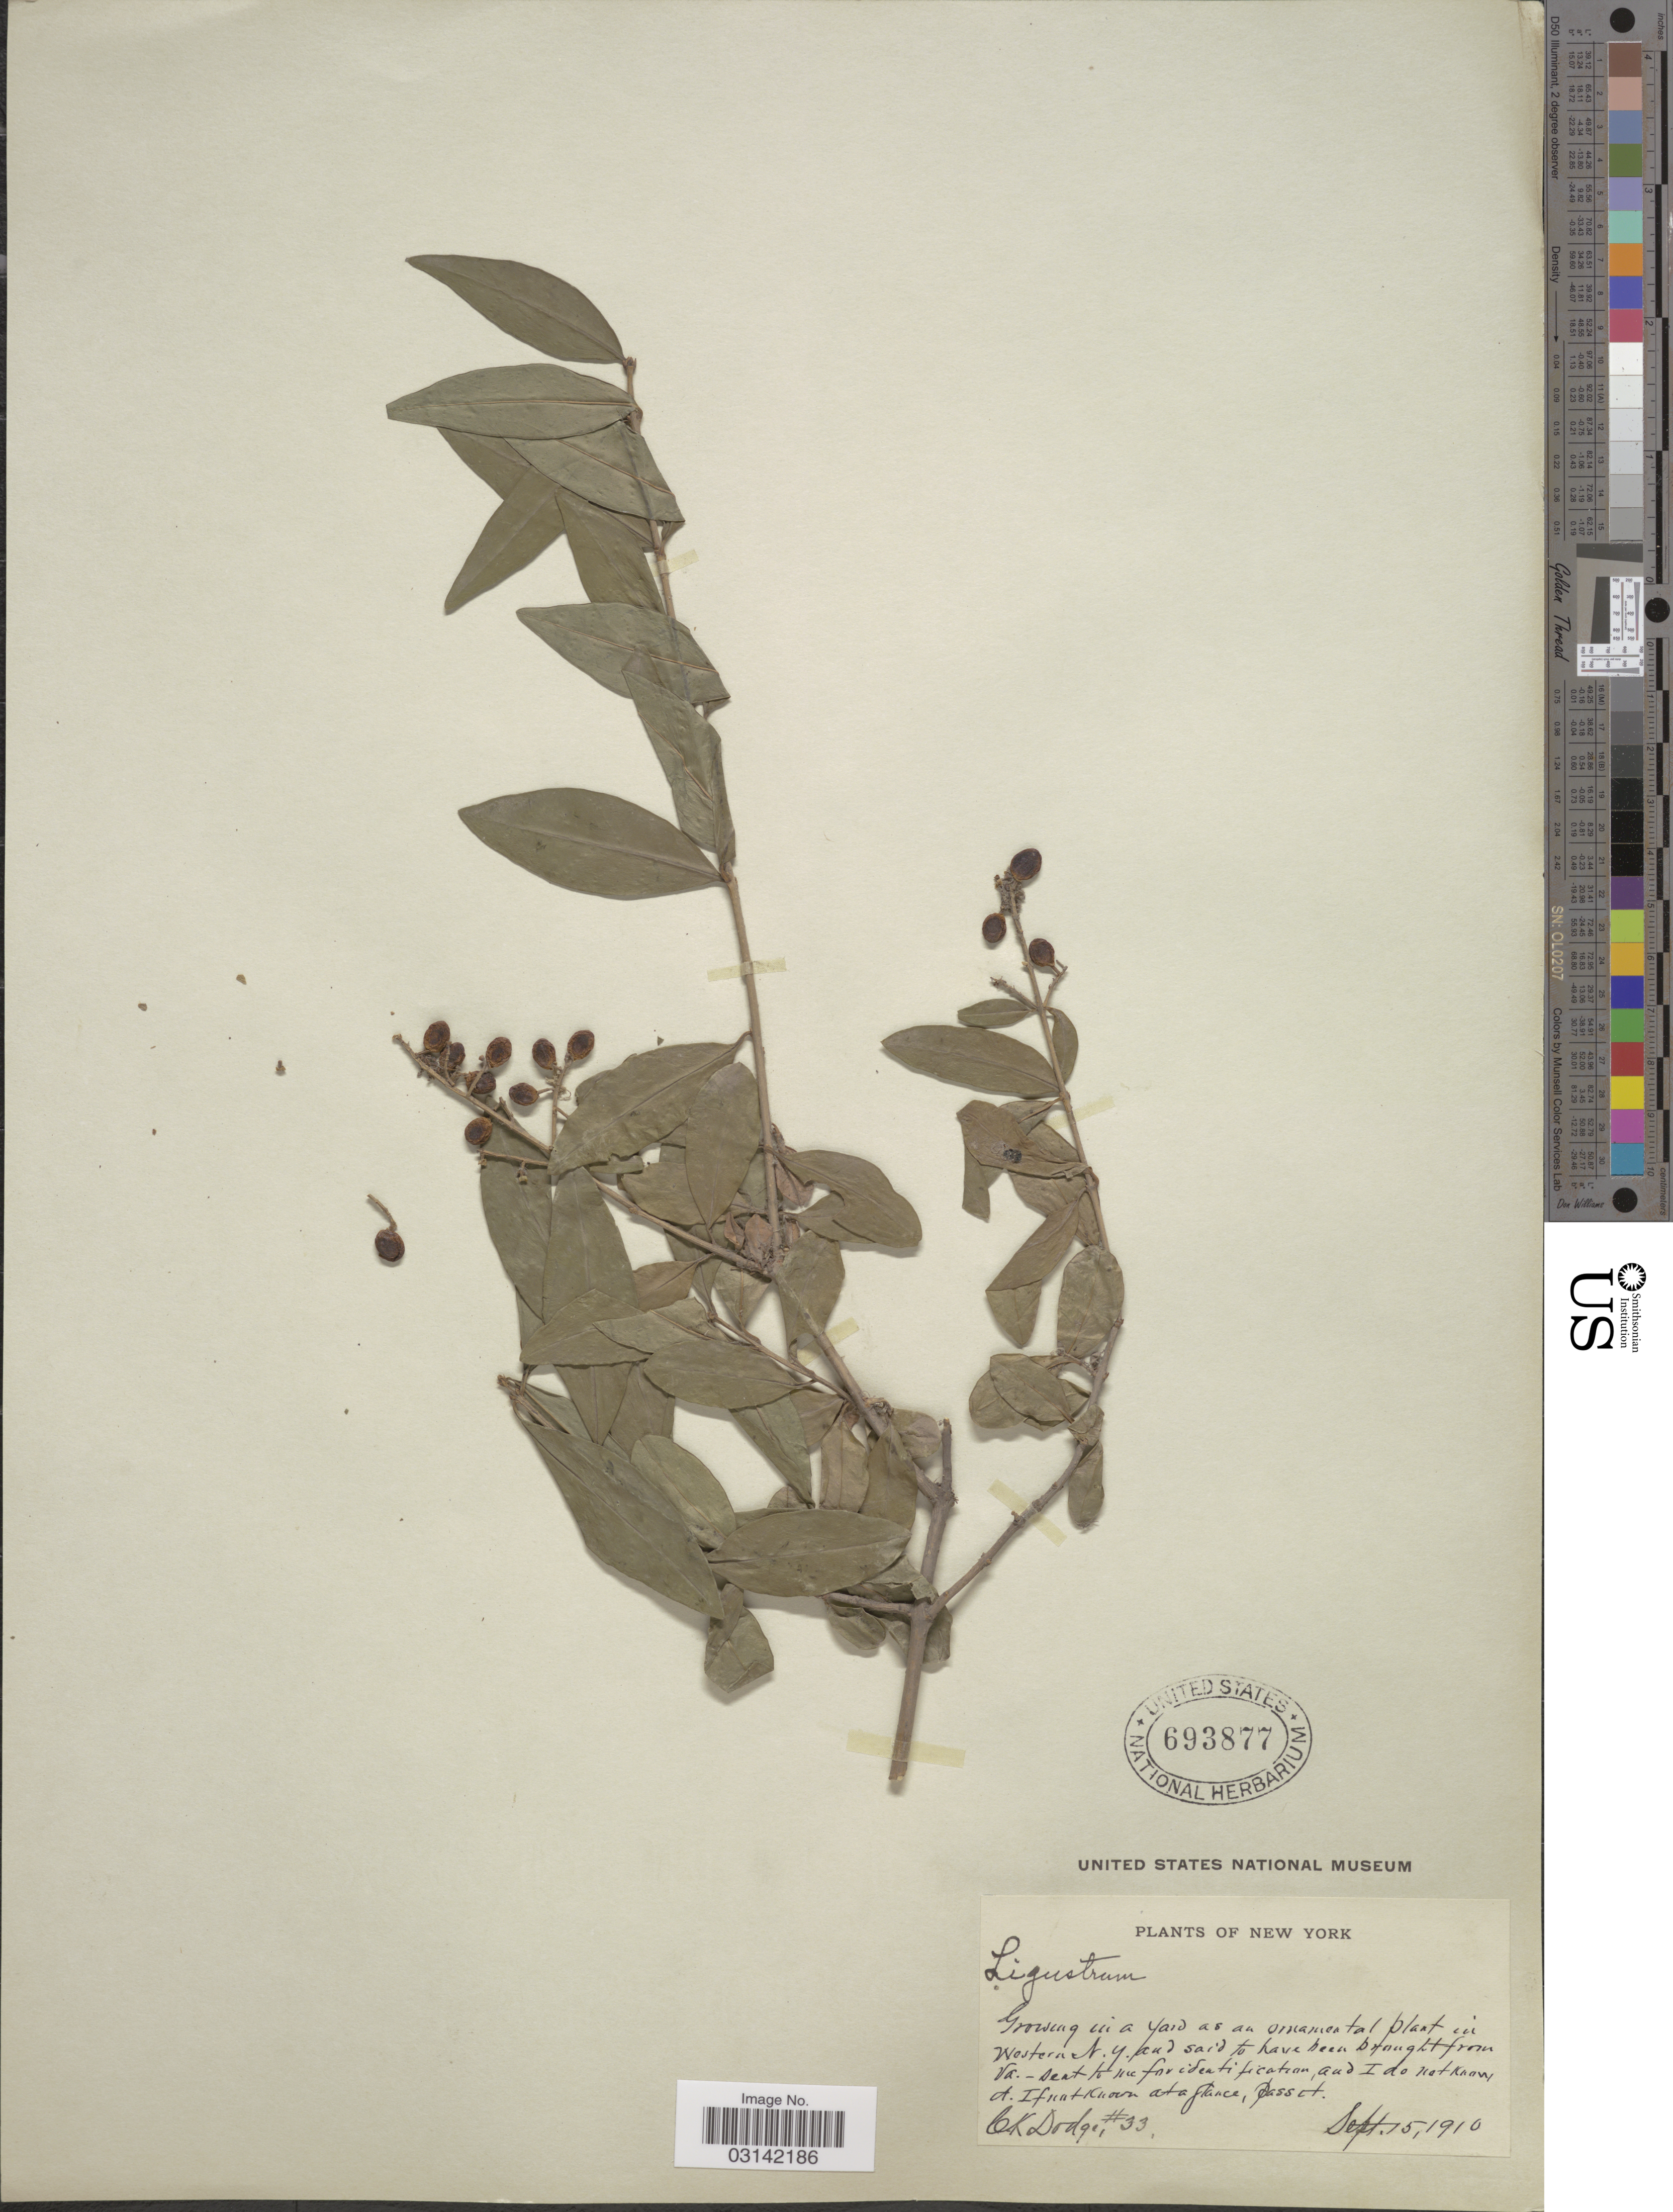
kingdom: Plantae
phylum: Tracheophyta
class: Magnoliopsida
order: Lamiales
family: Oleaceae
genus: Ligustrum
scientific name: Ligustrum sp.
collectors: C. Dodge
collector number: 33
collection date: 1910-09-15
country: United States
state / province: New York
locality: In a yard. Western N. Y.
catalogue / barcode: US 693877